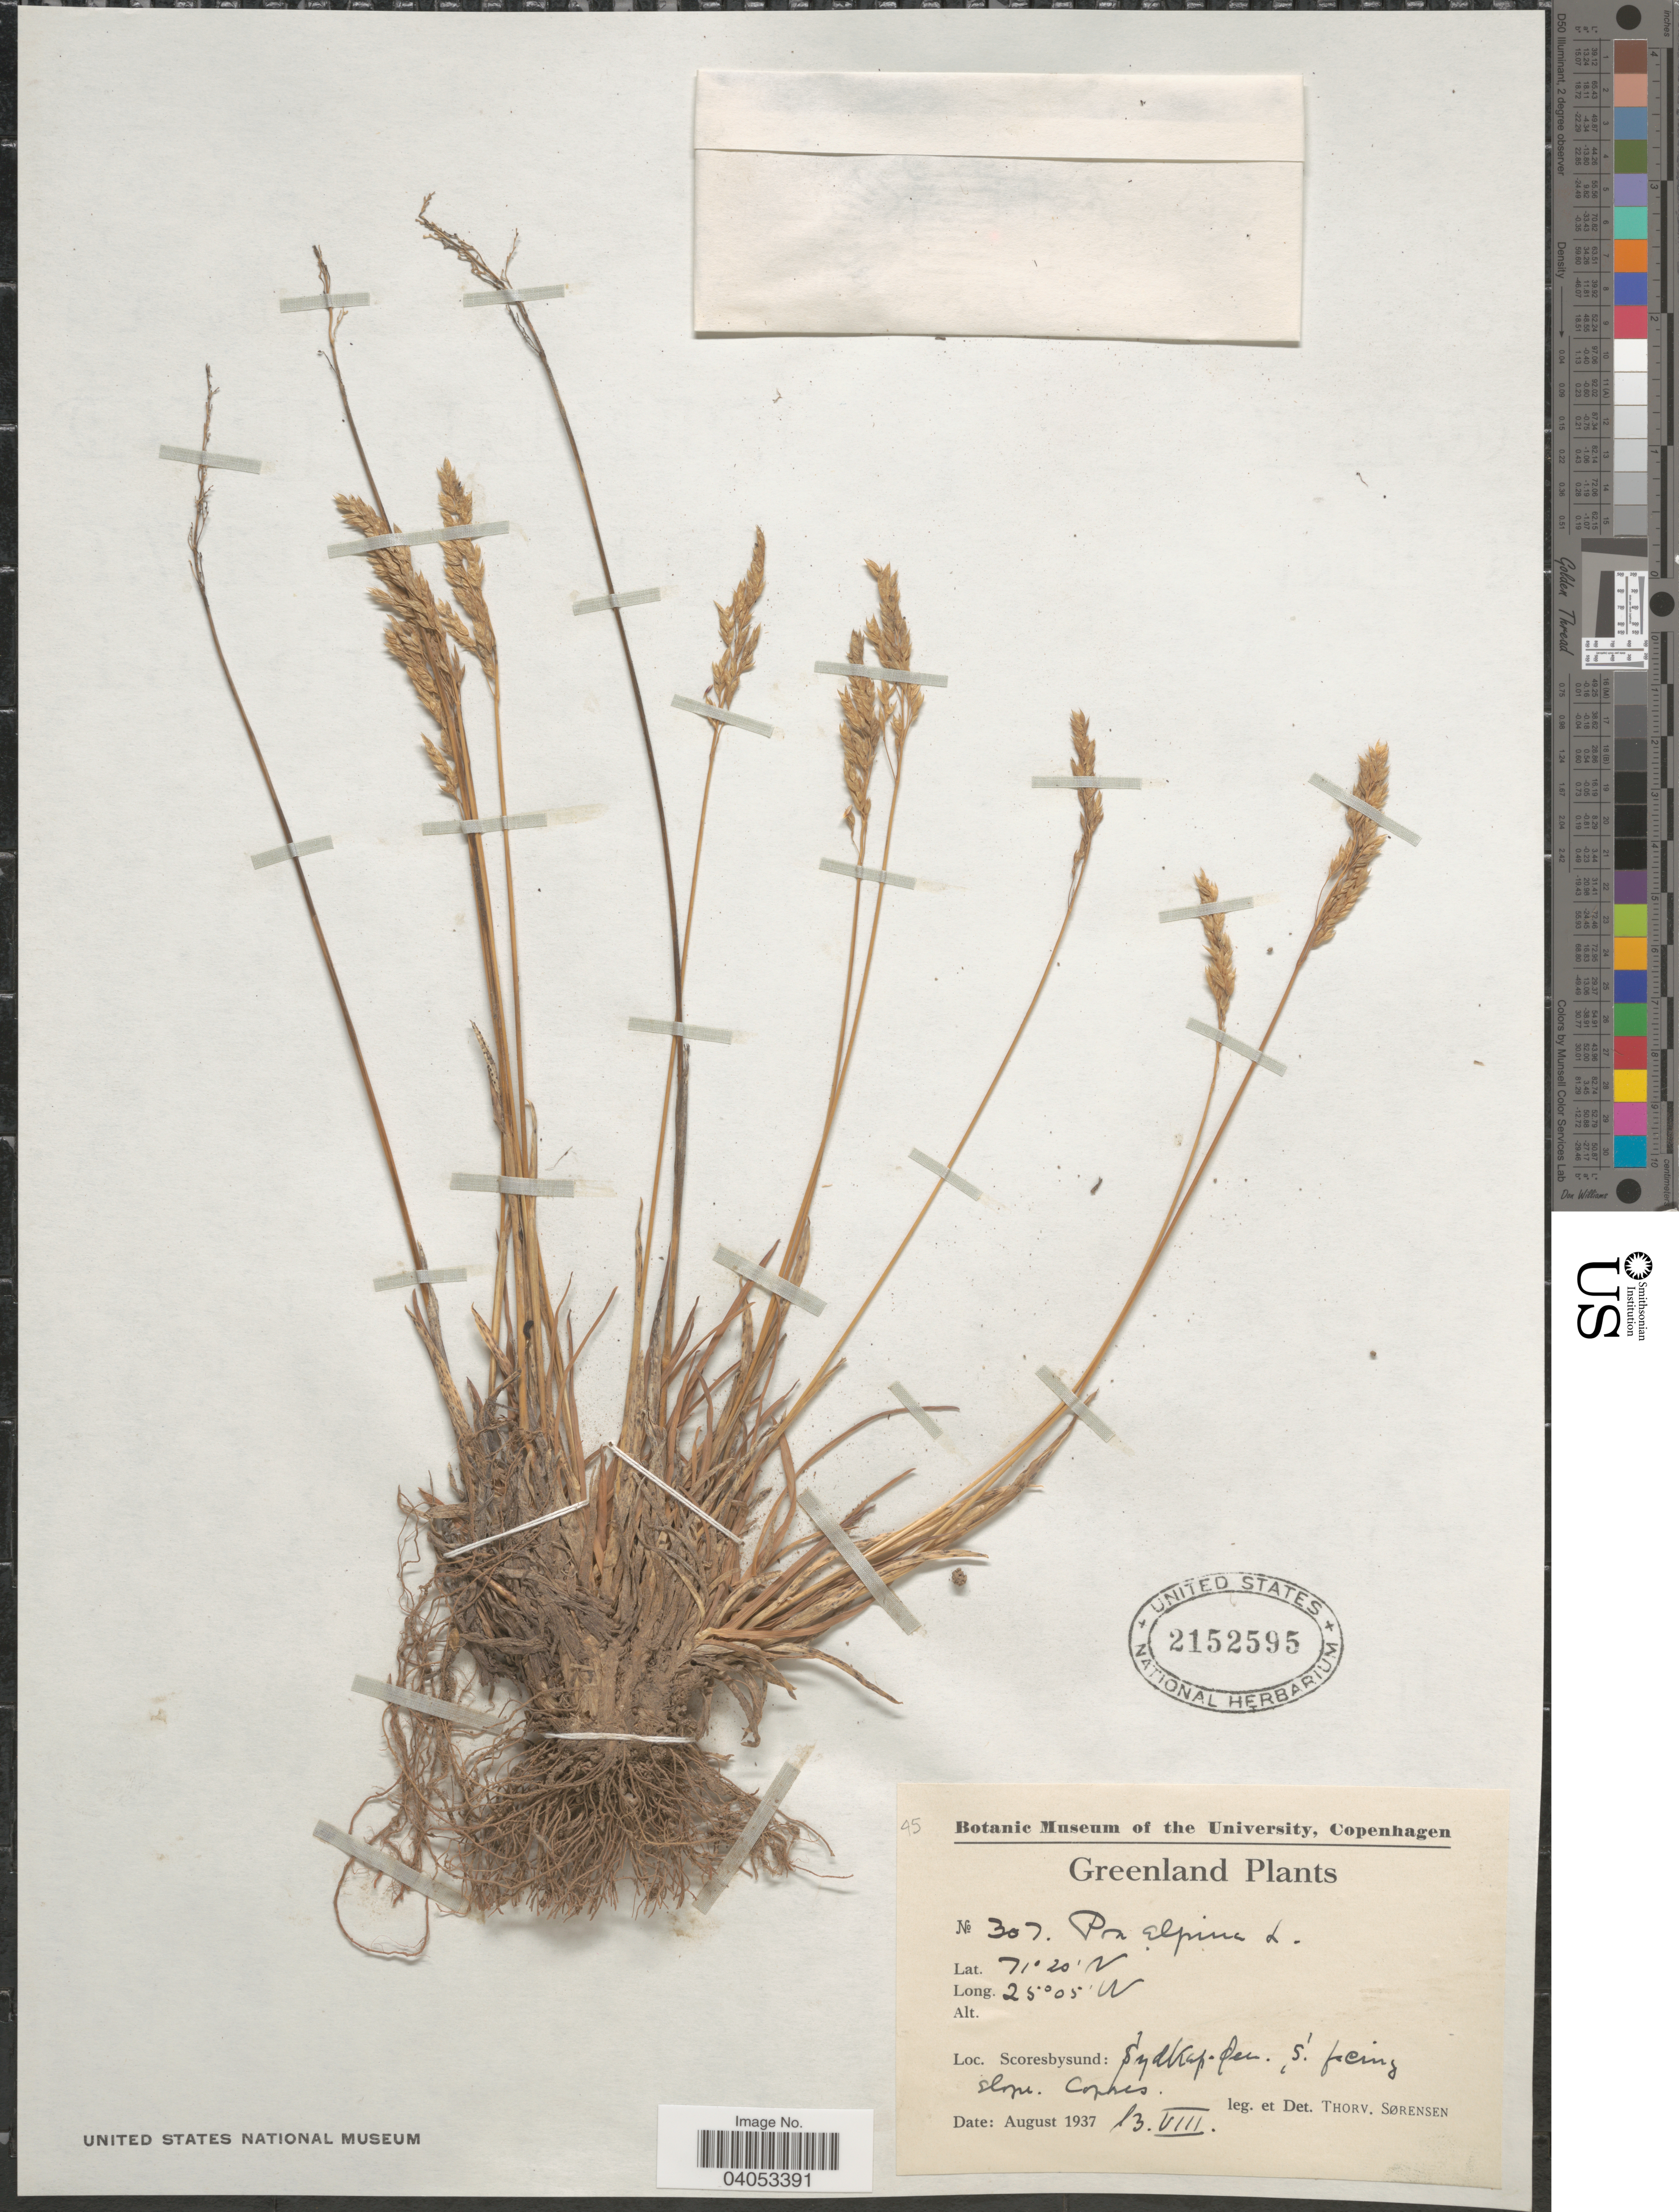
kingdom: Plantae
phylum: Tracheophyta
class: Liliopsida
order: Poales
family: Poaceae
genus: Poa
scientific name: Poa alpina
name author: L.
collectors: T. Sorensen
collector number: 307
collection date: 1937-08-13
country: Greenland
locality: Scoresbysund: Sydkap-Øen.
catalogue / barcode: US 2152595